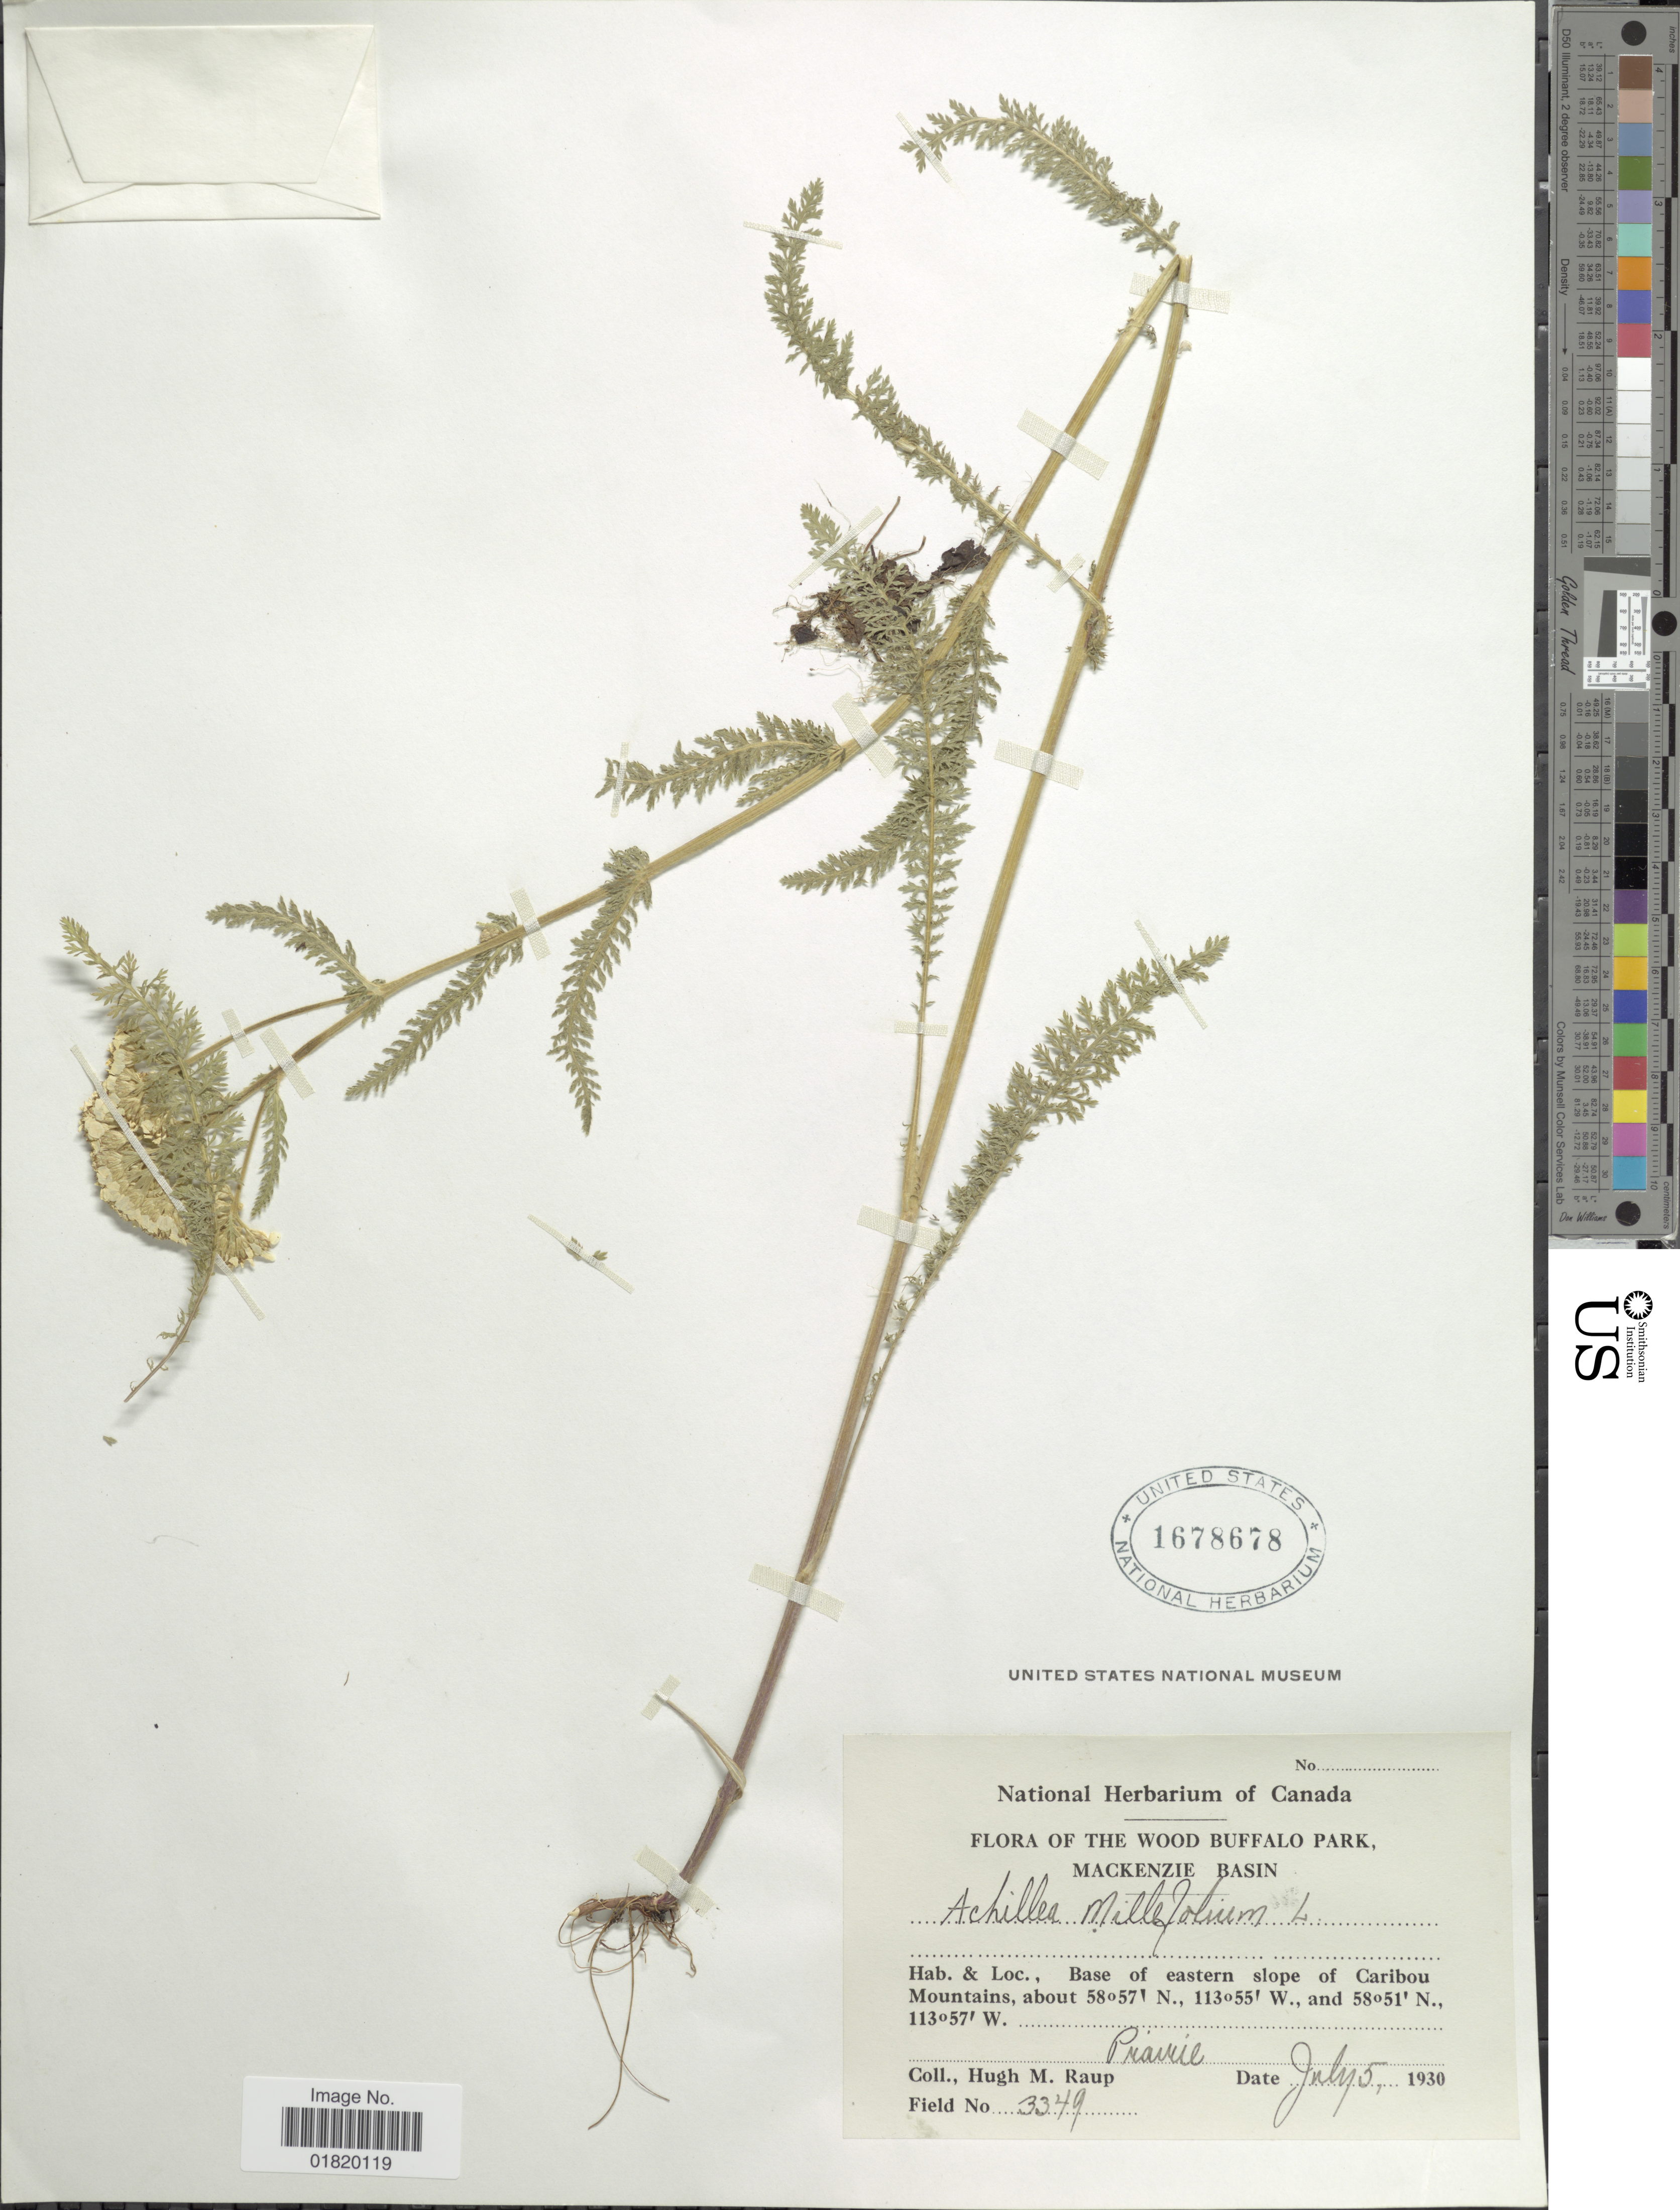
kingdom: Plantae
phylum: Tracheophyta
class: Magnoliopsida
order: Asterales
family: Asteraceae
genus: Achillea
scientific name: Achillea millefolium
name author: L.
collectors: H. Raup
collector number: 3349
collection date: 1930-07-05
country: Canada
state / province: Alberta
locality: Wood Buffalo Park, Mackenzie Basin. Base of eastern slope of Caribou Mountains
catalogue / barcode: US 1678678